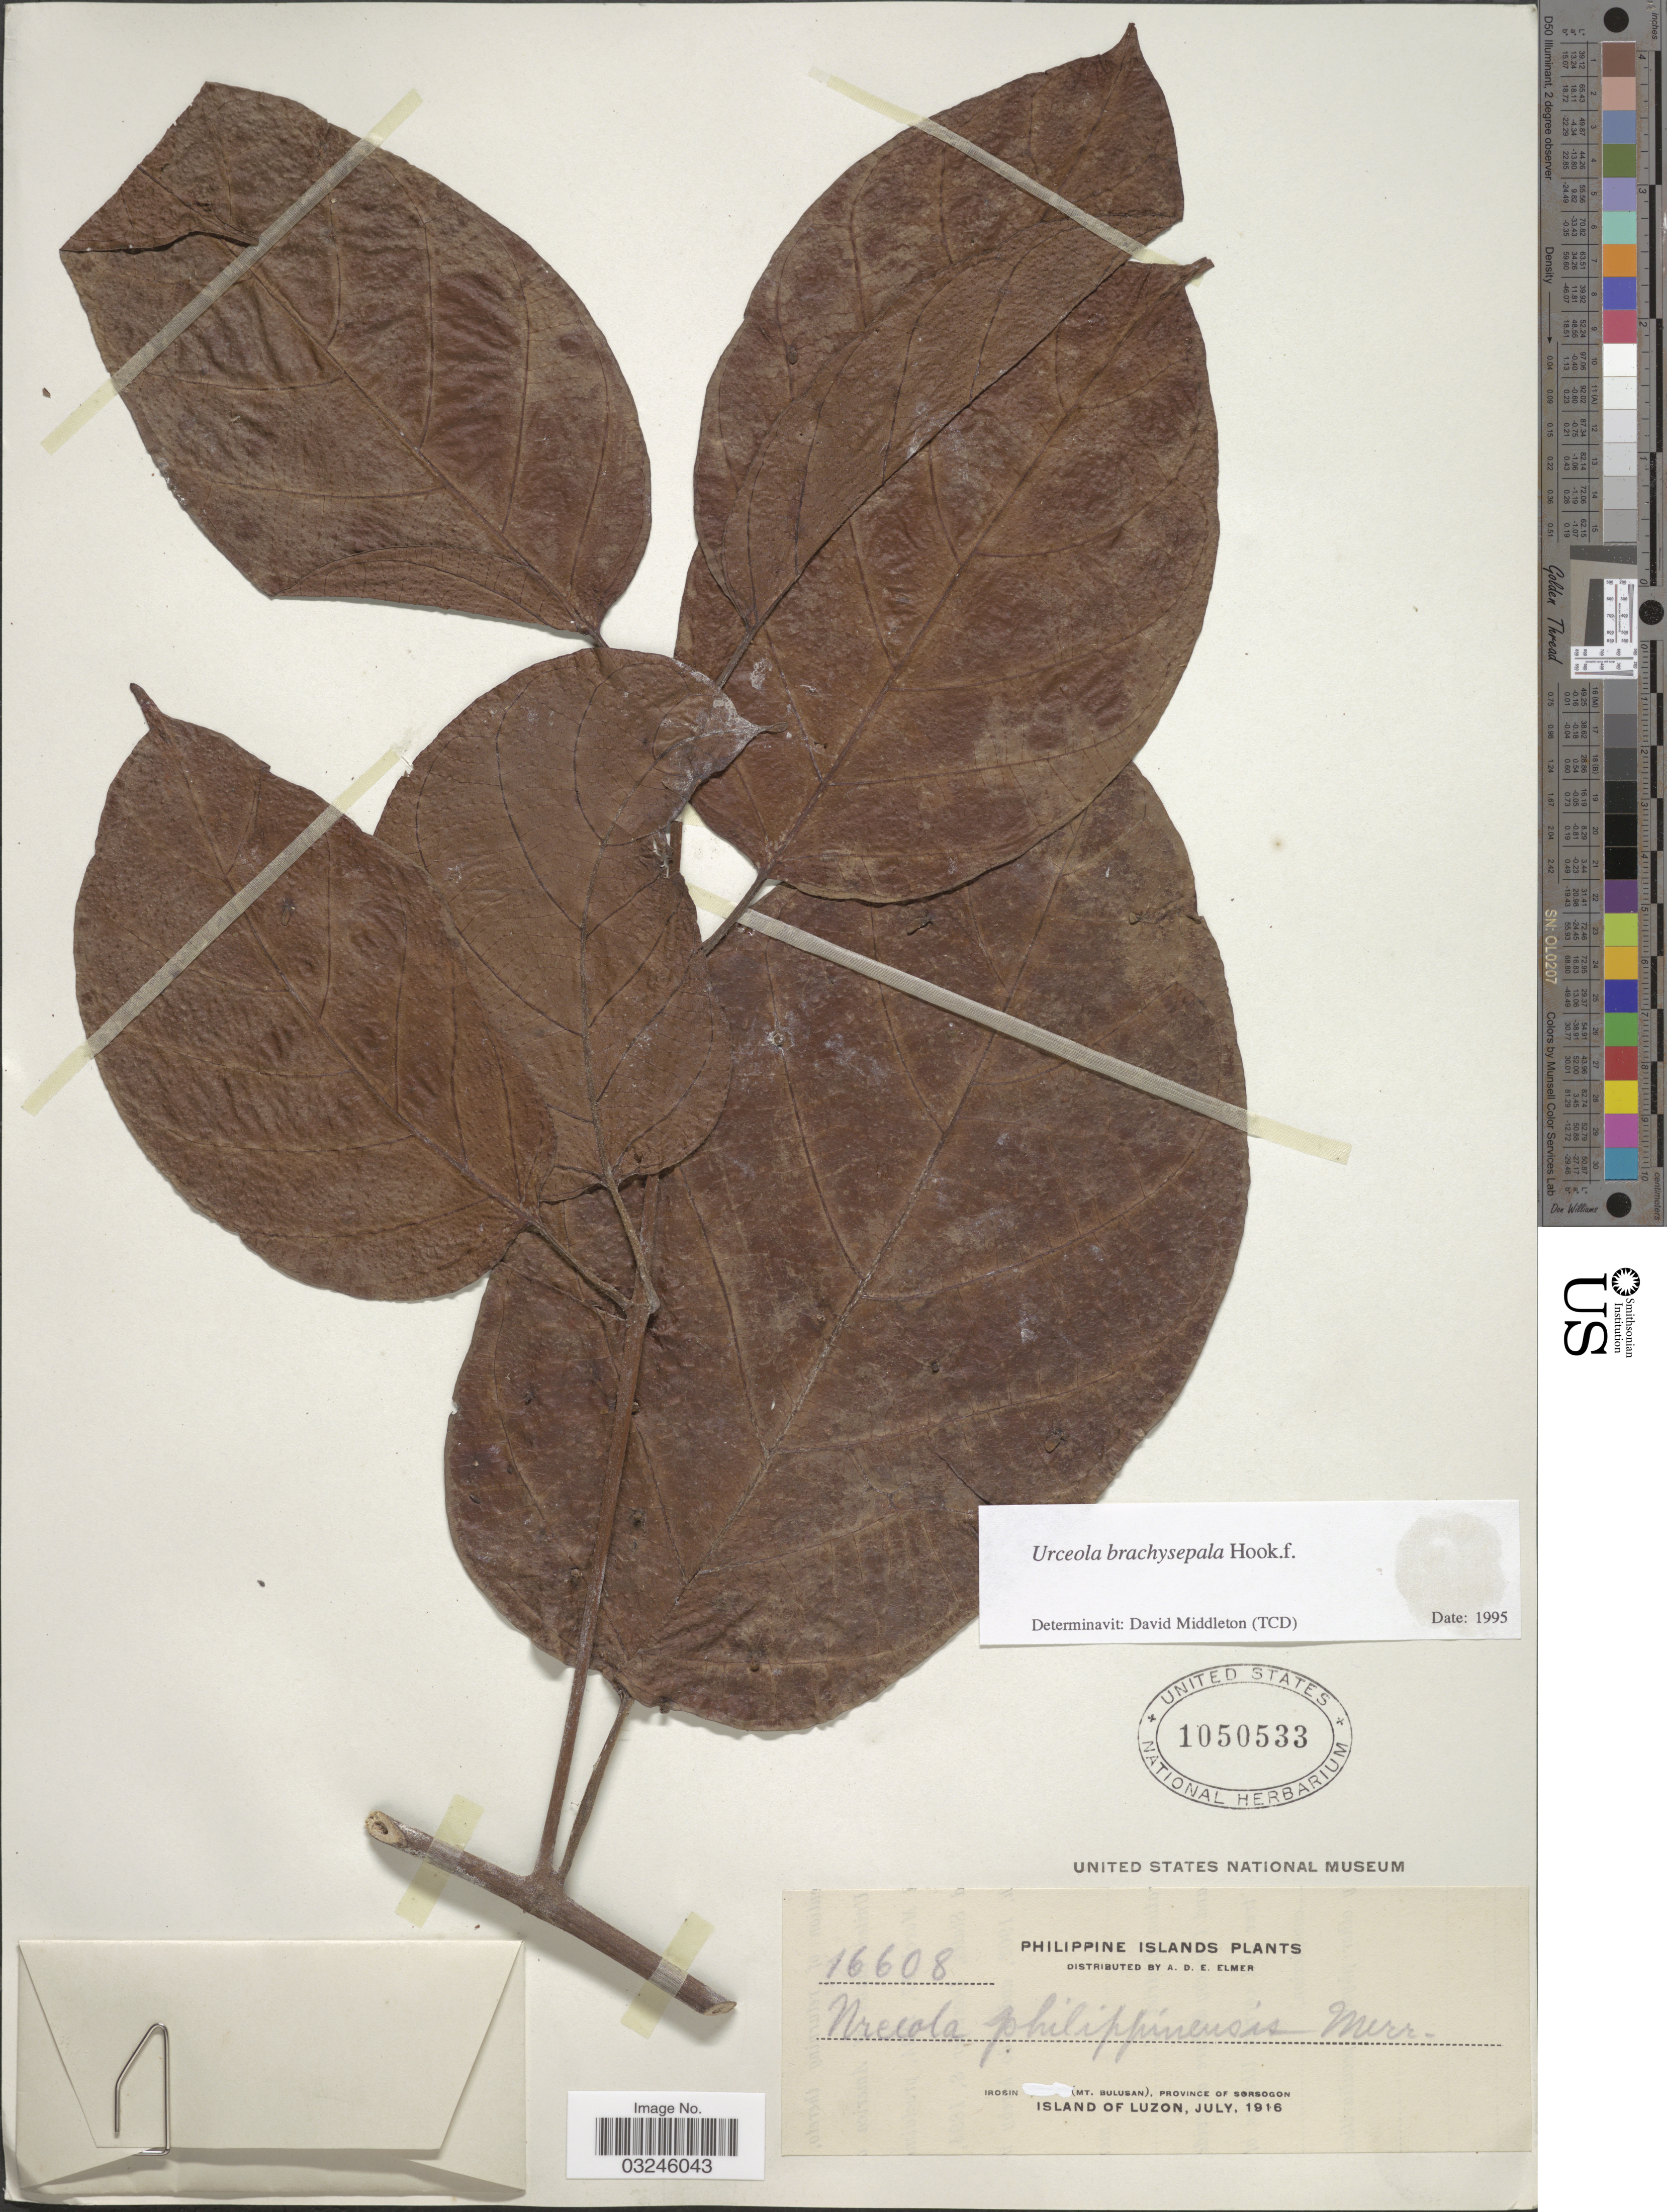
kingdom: Plantae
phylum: Tracheophyta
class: Magnoliopsida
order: Gentianales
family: Apocynaceae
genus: Urceola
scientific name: Urceola brachysepala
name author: Hook. f.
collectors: A. D. E. Elmer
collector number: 16608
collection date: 1916-07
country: Philippines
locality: Irosin (Mt. Bulusan), Province of Sorsogon Island of Luzon.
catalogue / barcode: US 1050533